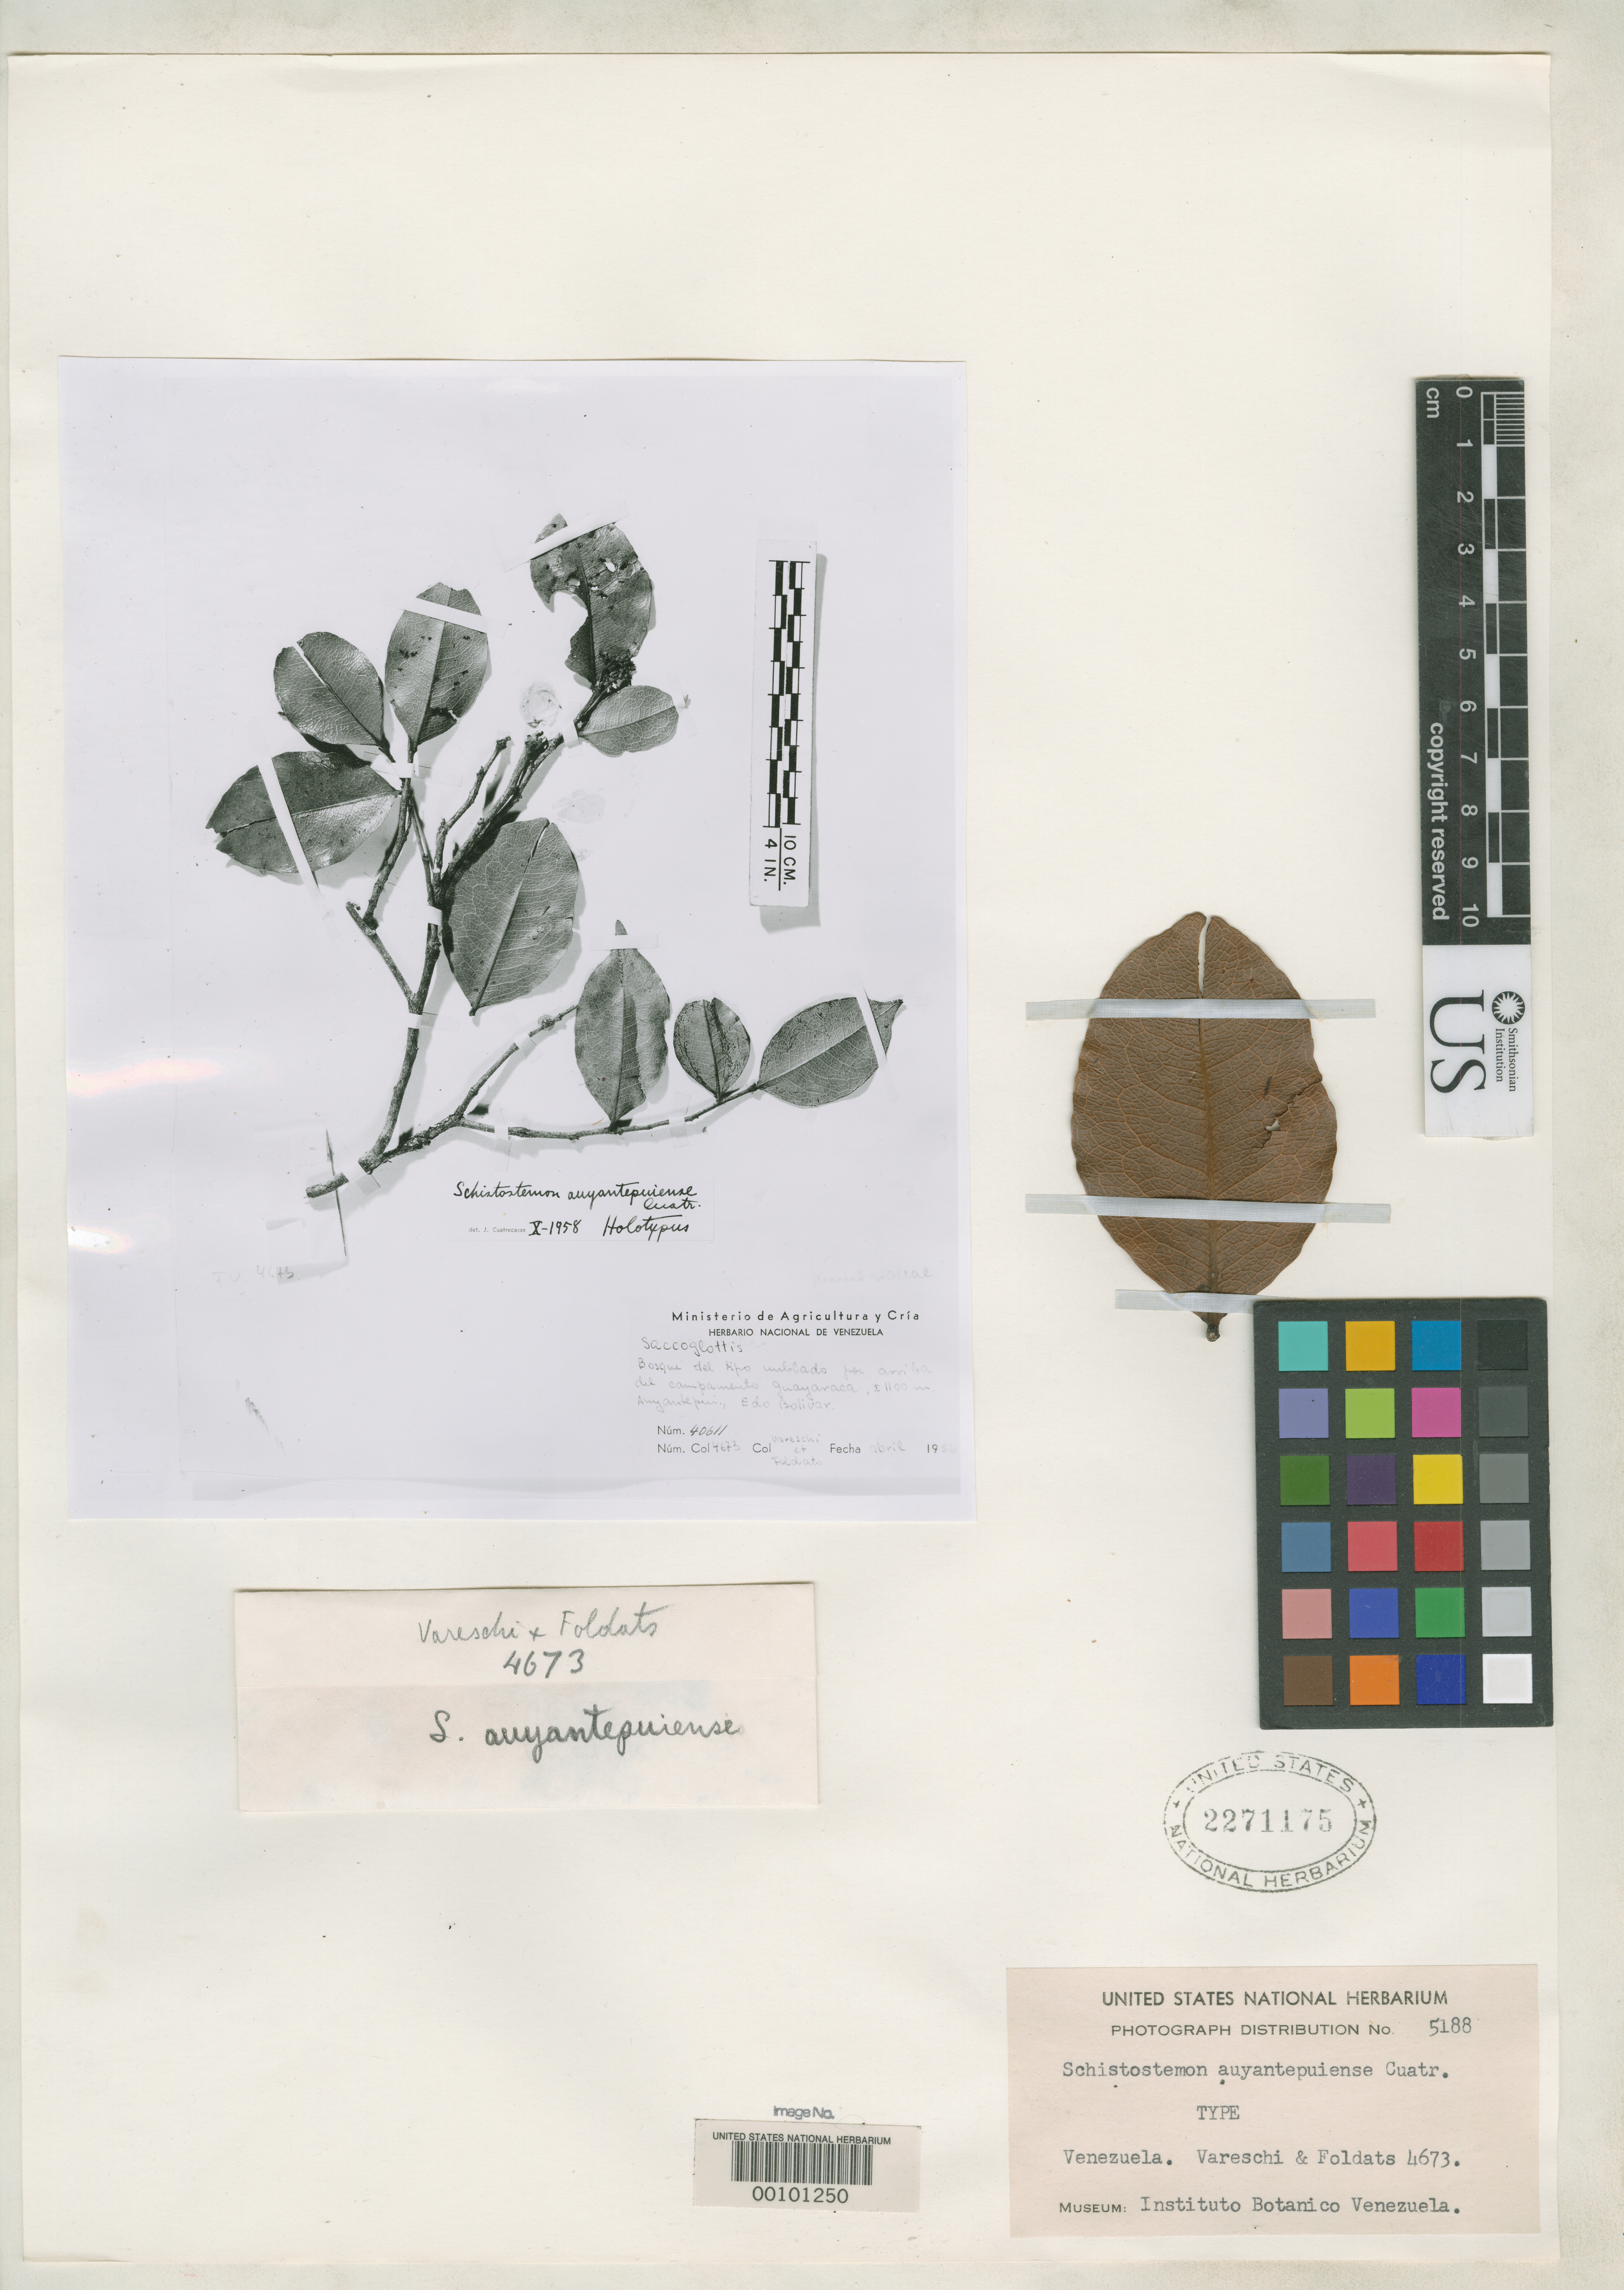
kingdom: Plantae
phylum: Tracheophyta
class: Magnoliopsida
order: Malpighiales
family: Humiriaceae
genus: Schistostemon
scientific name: Schistostemon auyantepuiensis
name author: Cuatrec.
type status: Isotype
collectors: V. Vareschi & E. Foldats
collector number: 4673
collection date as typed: Apr 1956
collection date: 1956-04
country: Venezuela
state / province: Mérida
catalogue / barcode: US 2271175